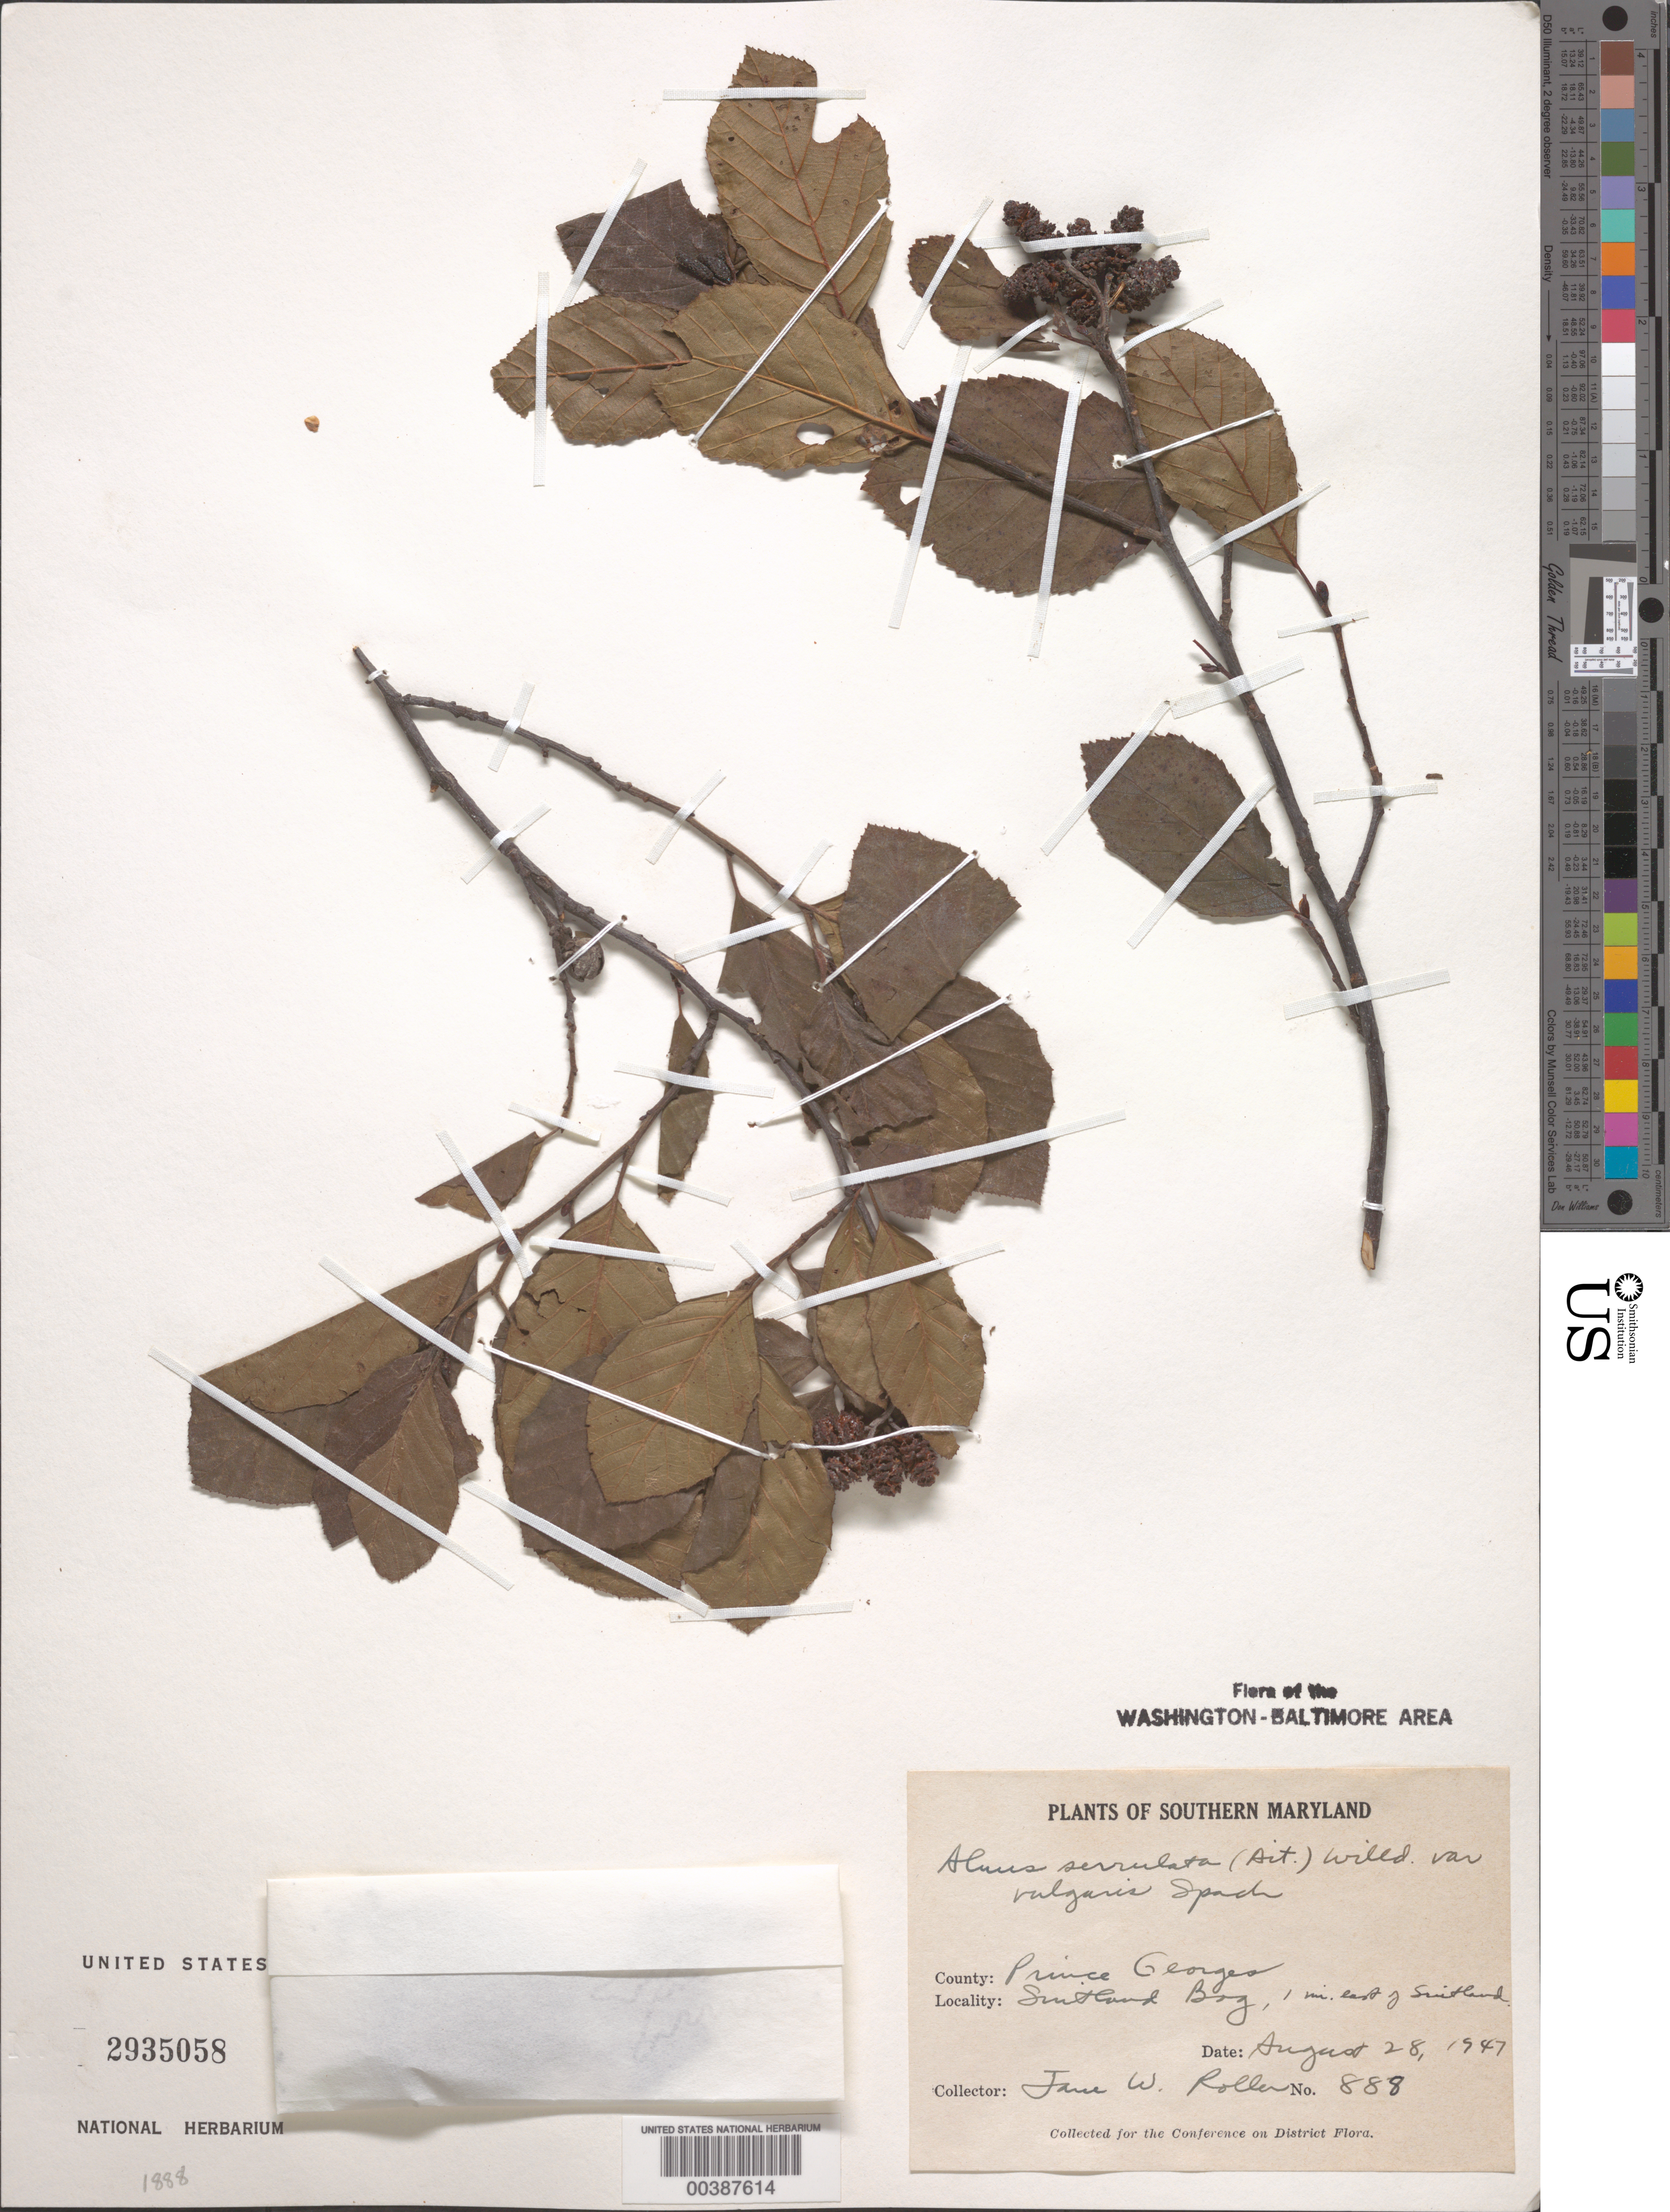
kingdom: Plantae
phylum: Tracheophyta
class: Magnoliopsida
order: Fagales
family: Betulaceae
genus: Alnus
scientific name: Alnus serrulata var. vulgaris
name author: Fernald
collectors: J. W. Roller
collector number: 888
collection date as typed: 28 Aug 1947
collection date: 1947-08-28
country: United States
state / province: Maryland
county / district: Prince George's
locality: Suitland Bog, east of Suitland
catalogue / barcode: US 2935058